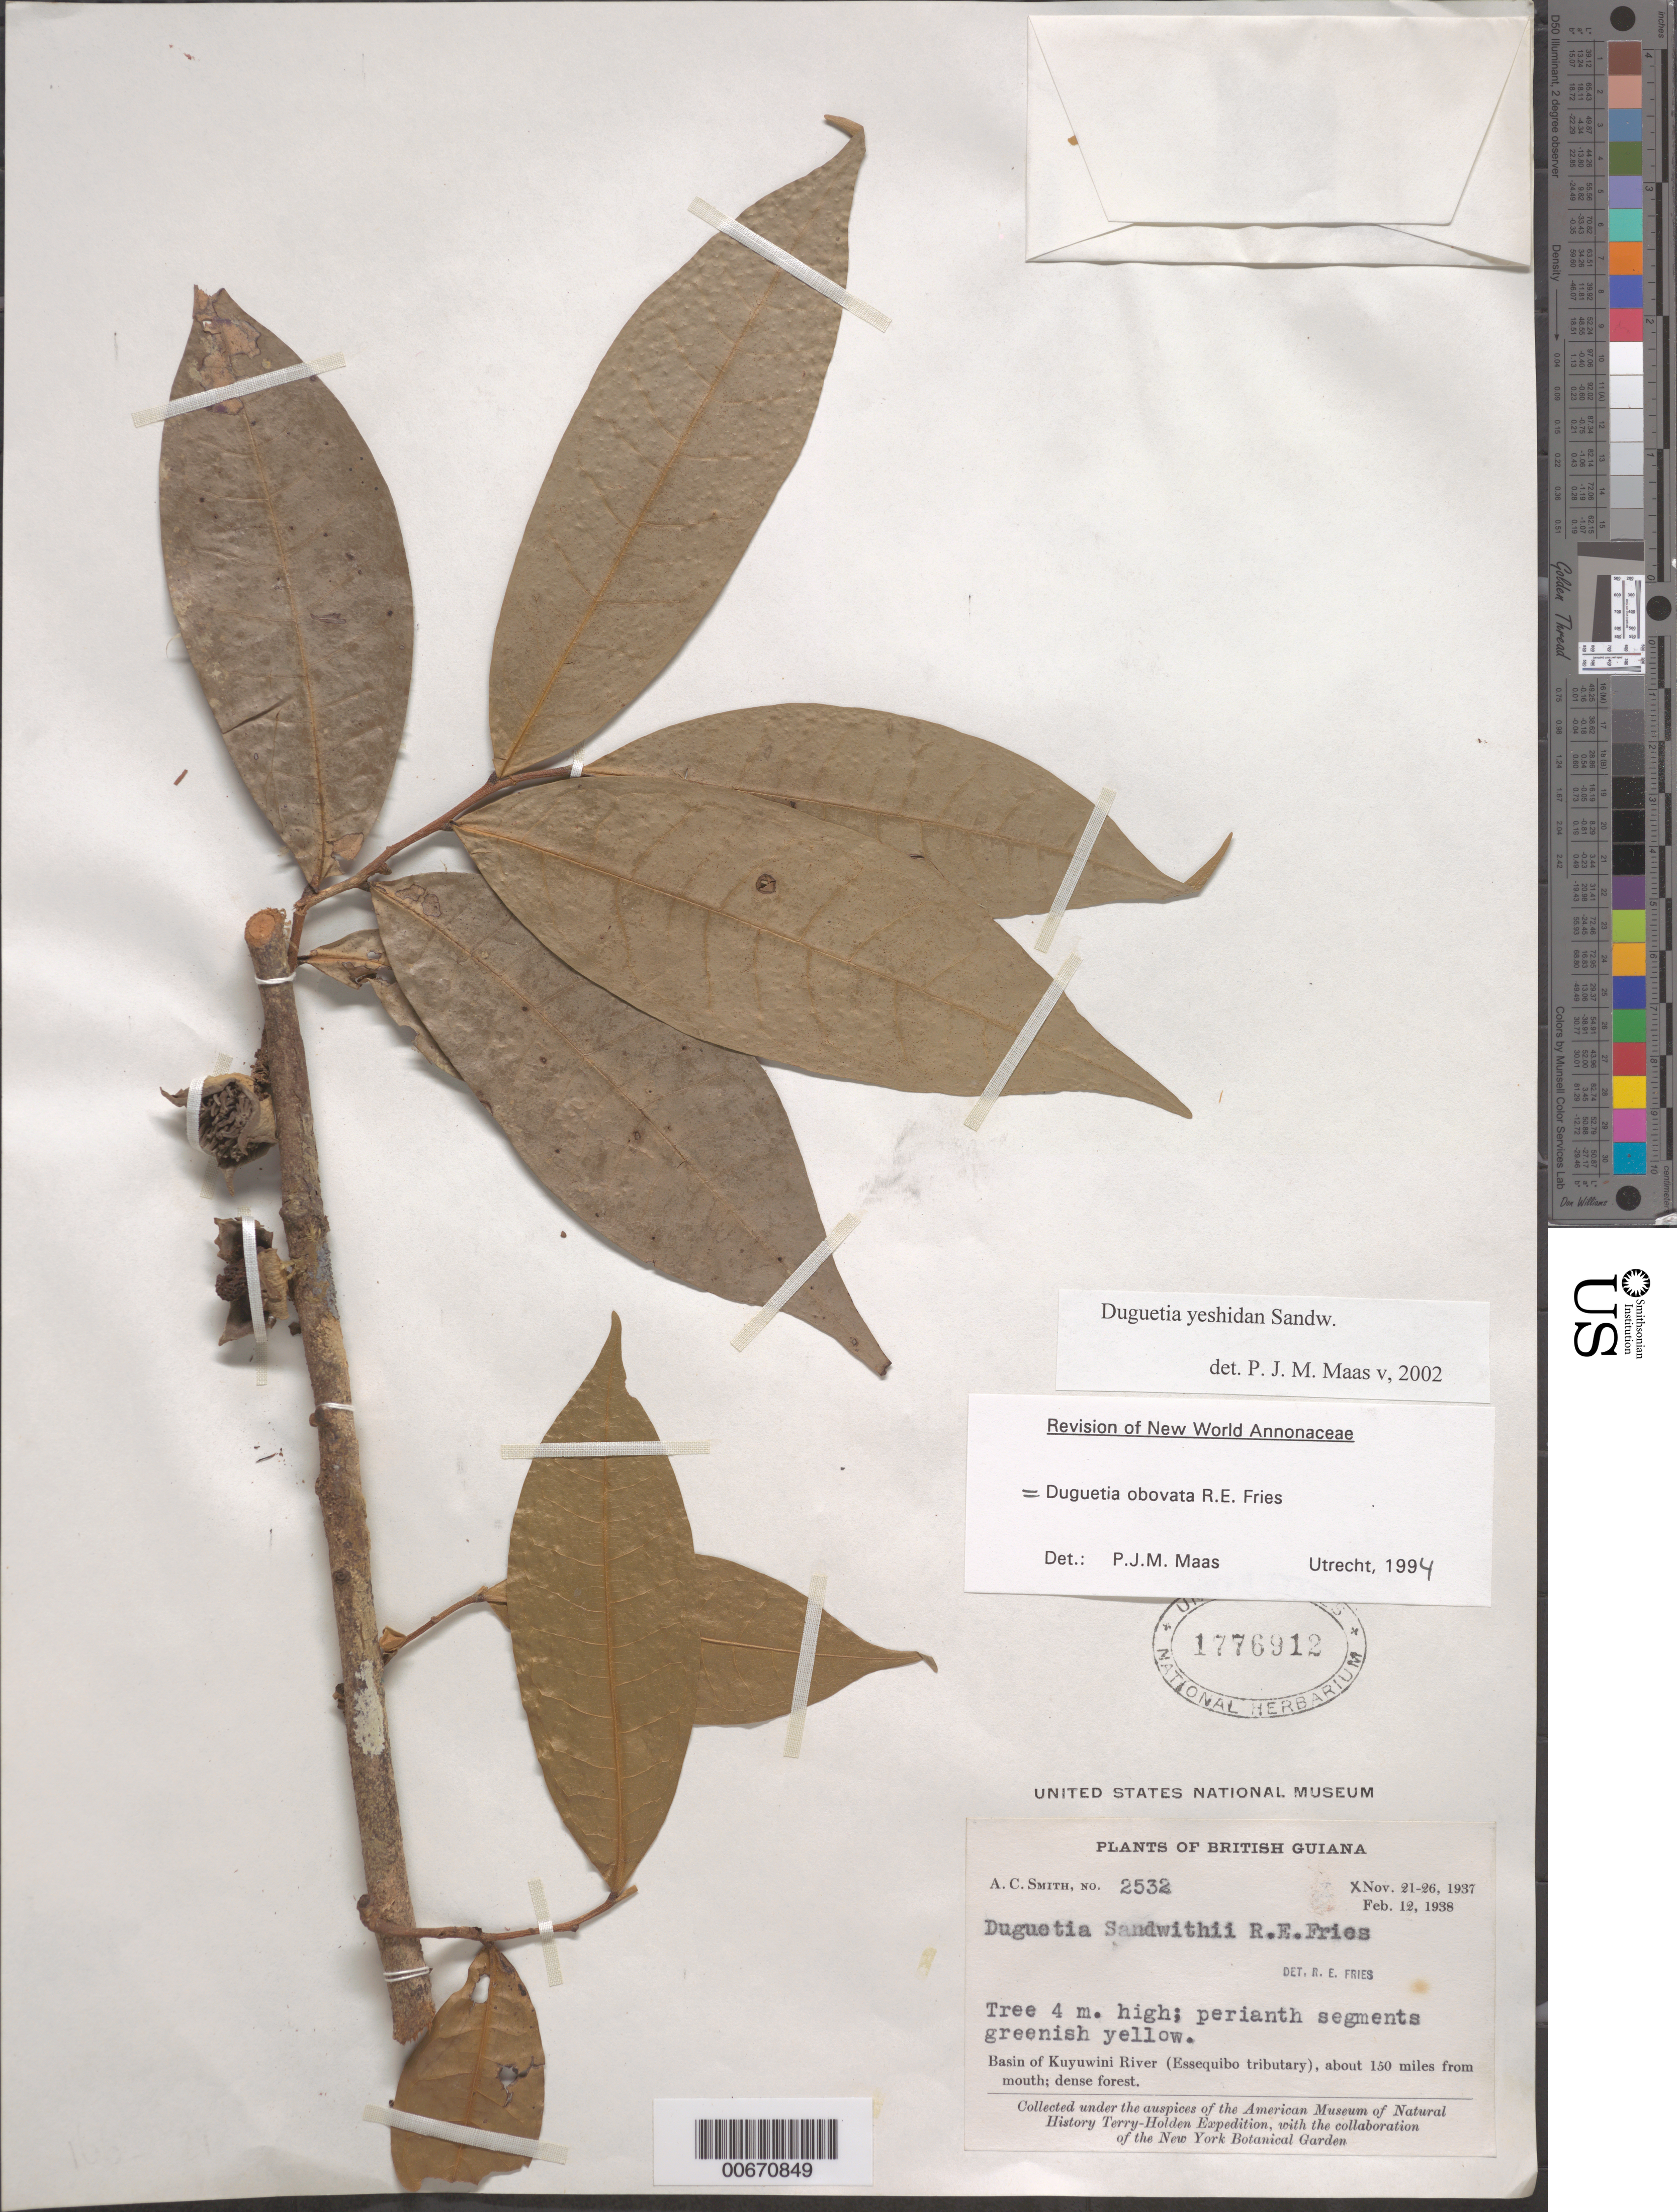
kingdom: Plantae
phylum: Tracheophyta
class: Magnoliopsida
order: Magnoliales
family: Annonaceae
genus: Duguetia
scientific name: Duguetia yeshidan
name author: Sandwith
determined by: Maas, Paul J. M.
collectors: A. C. Smith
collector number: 2532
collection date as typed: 21-Nov-37 to 26-Nov-37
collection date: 1937-11-21/1937-11-26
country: Guyana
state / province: U. Takutu-U. Essequibo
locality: Kuyuwini River Basin (Essequibo River tributary), about 150 mi. from mouth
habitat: Dense forest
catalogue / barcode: US 1776912